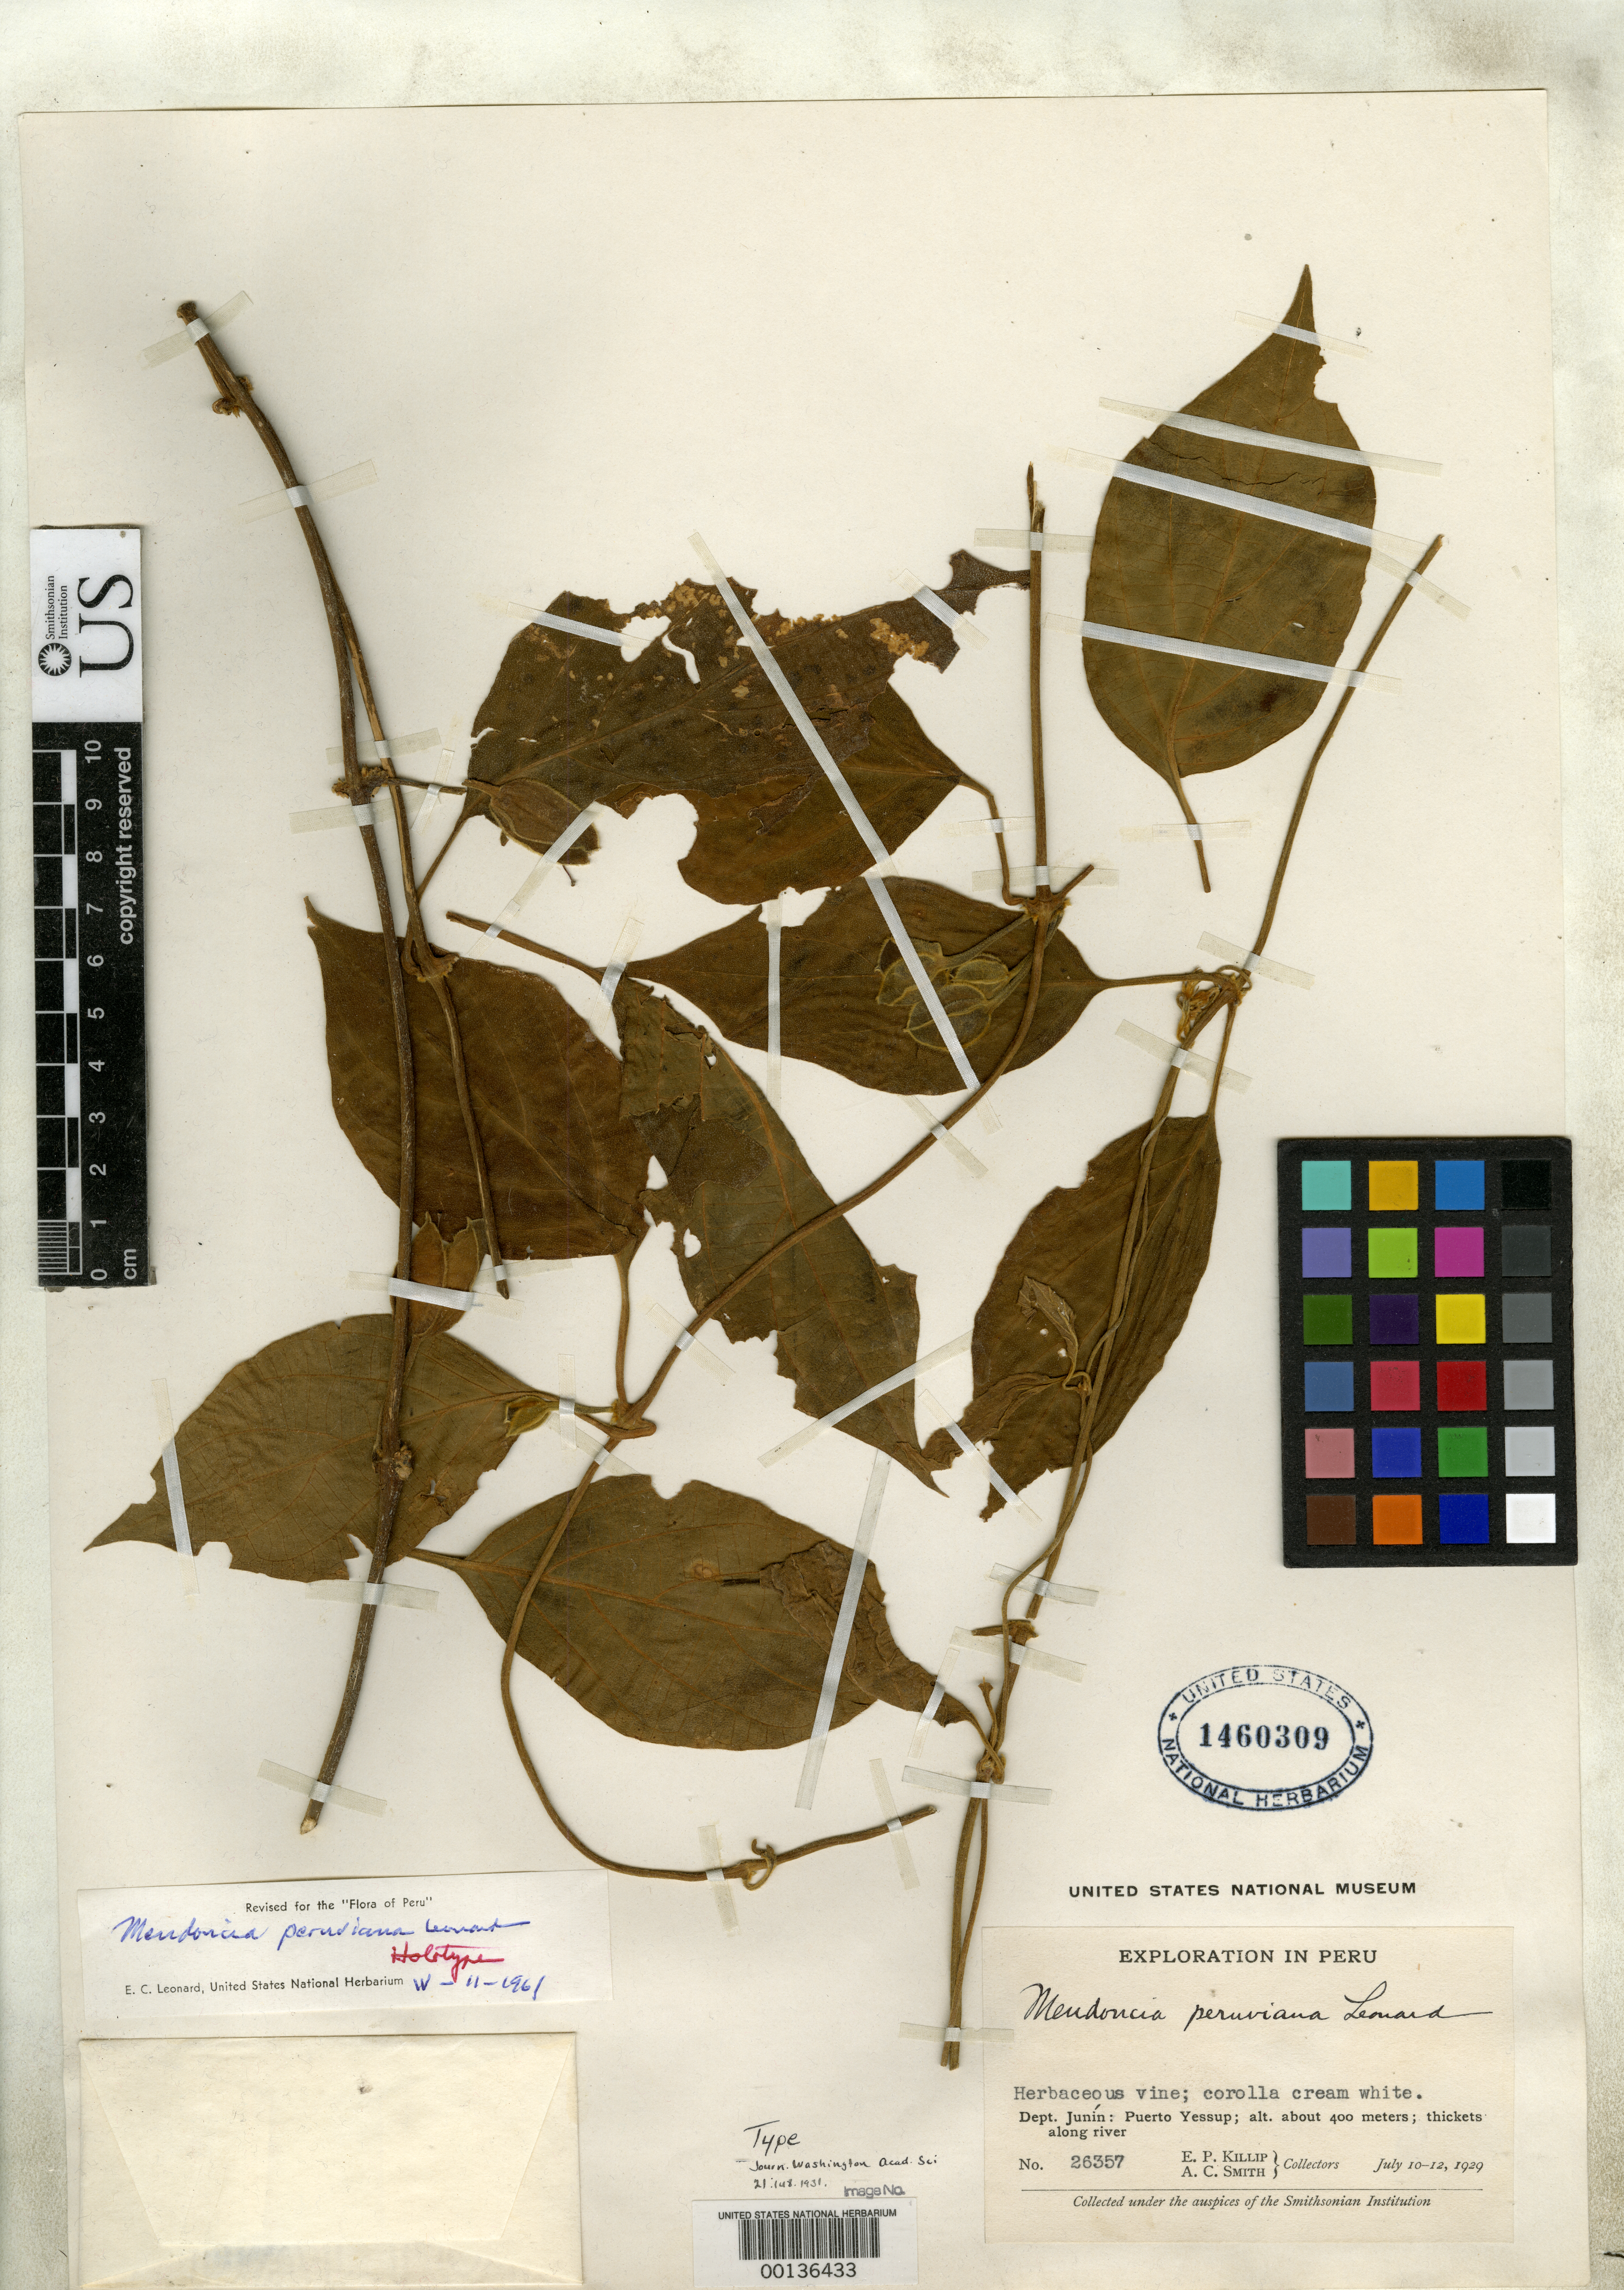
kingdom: Plantae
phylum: Tracheophyta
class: Magnoliopsida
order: Lamiales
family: Acanthaceae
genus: Mendoncia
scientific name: Mendoncia peruviana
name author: Leonard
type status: Holotype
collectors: E. P. Killip & A. C. Smith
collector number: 26357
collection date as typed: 11 Jul 1929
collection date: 1929-07-11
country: Peru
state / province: Junín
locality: Puerto Yessup.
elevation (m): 400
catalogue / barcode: US 1460309